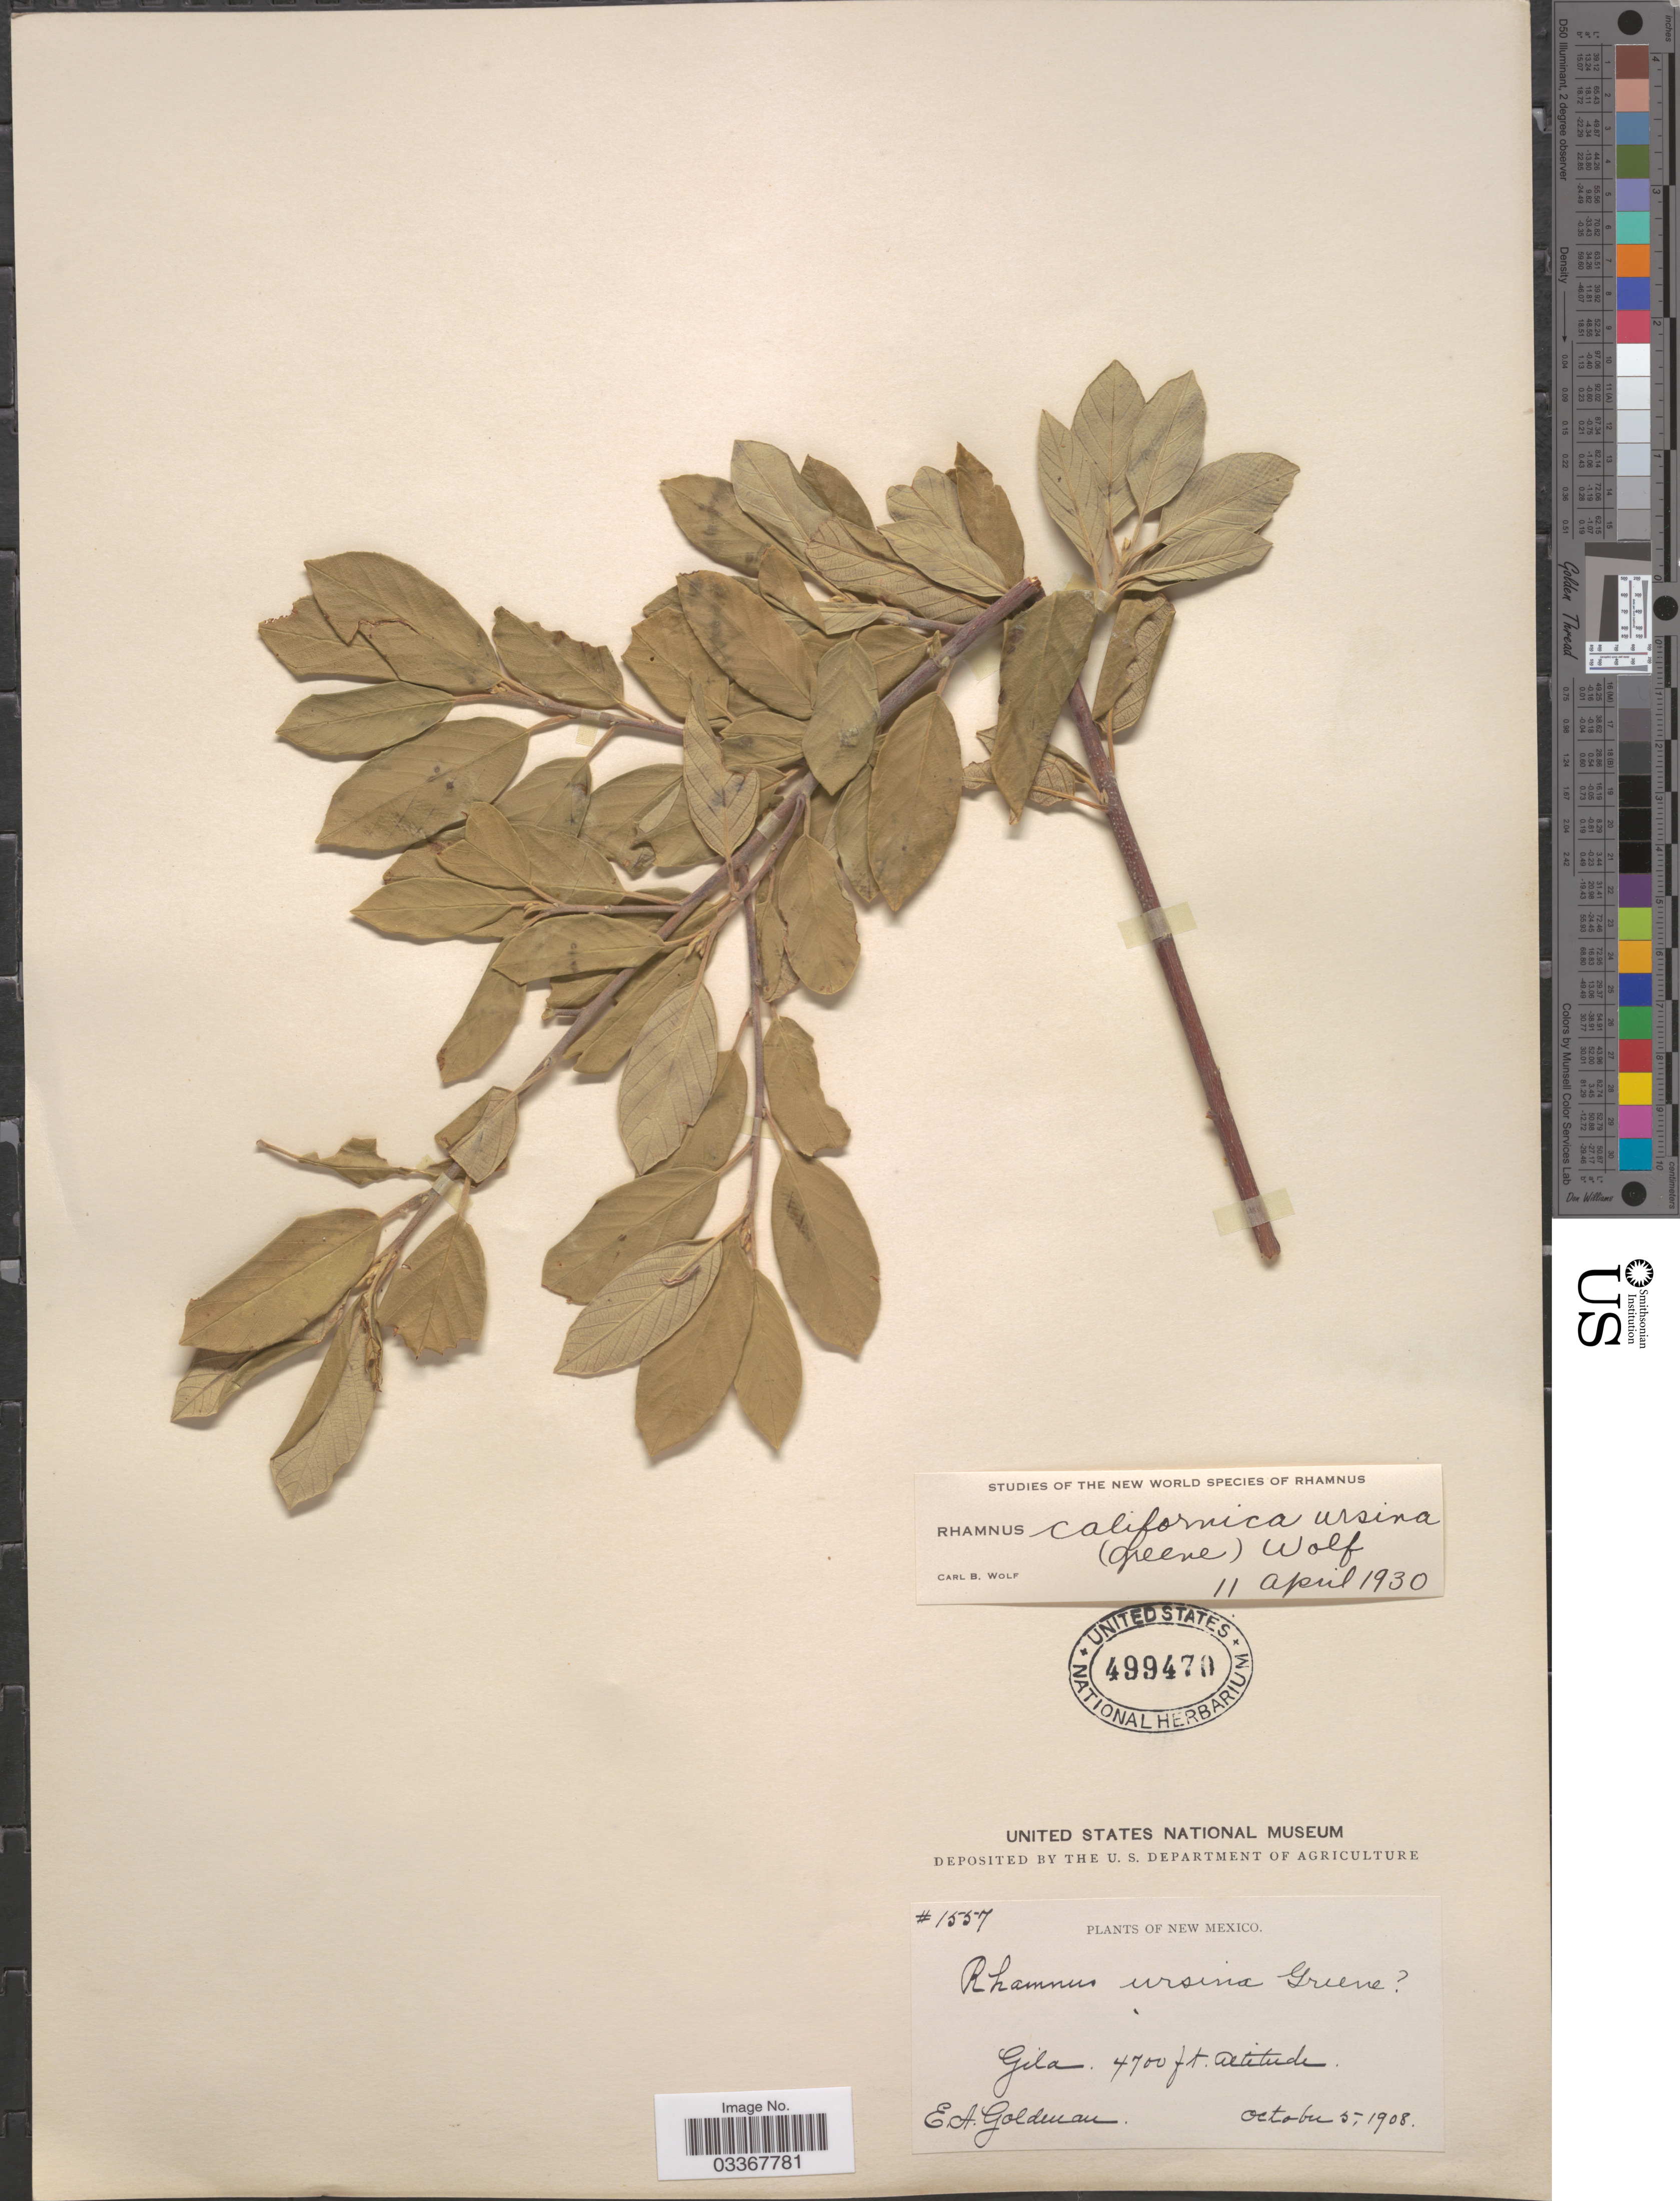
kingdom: Plantae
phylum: Tracheophyta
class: Magnoliopsida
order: Rosales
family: Rhamnaceae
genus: Frangula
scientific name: Frangula californica subsp. ursina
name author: (Greene) Kartesz & Gandhi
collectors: E. A. Goldman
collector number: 1557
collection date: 1908-10-05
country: United States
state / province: New Mexico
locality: Gila.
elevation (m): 1433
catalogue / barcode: US 499470